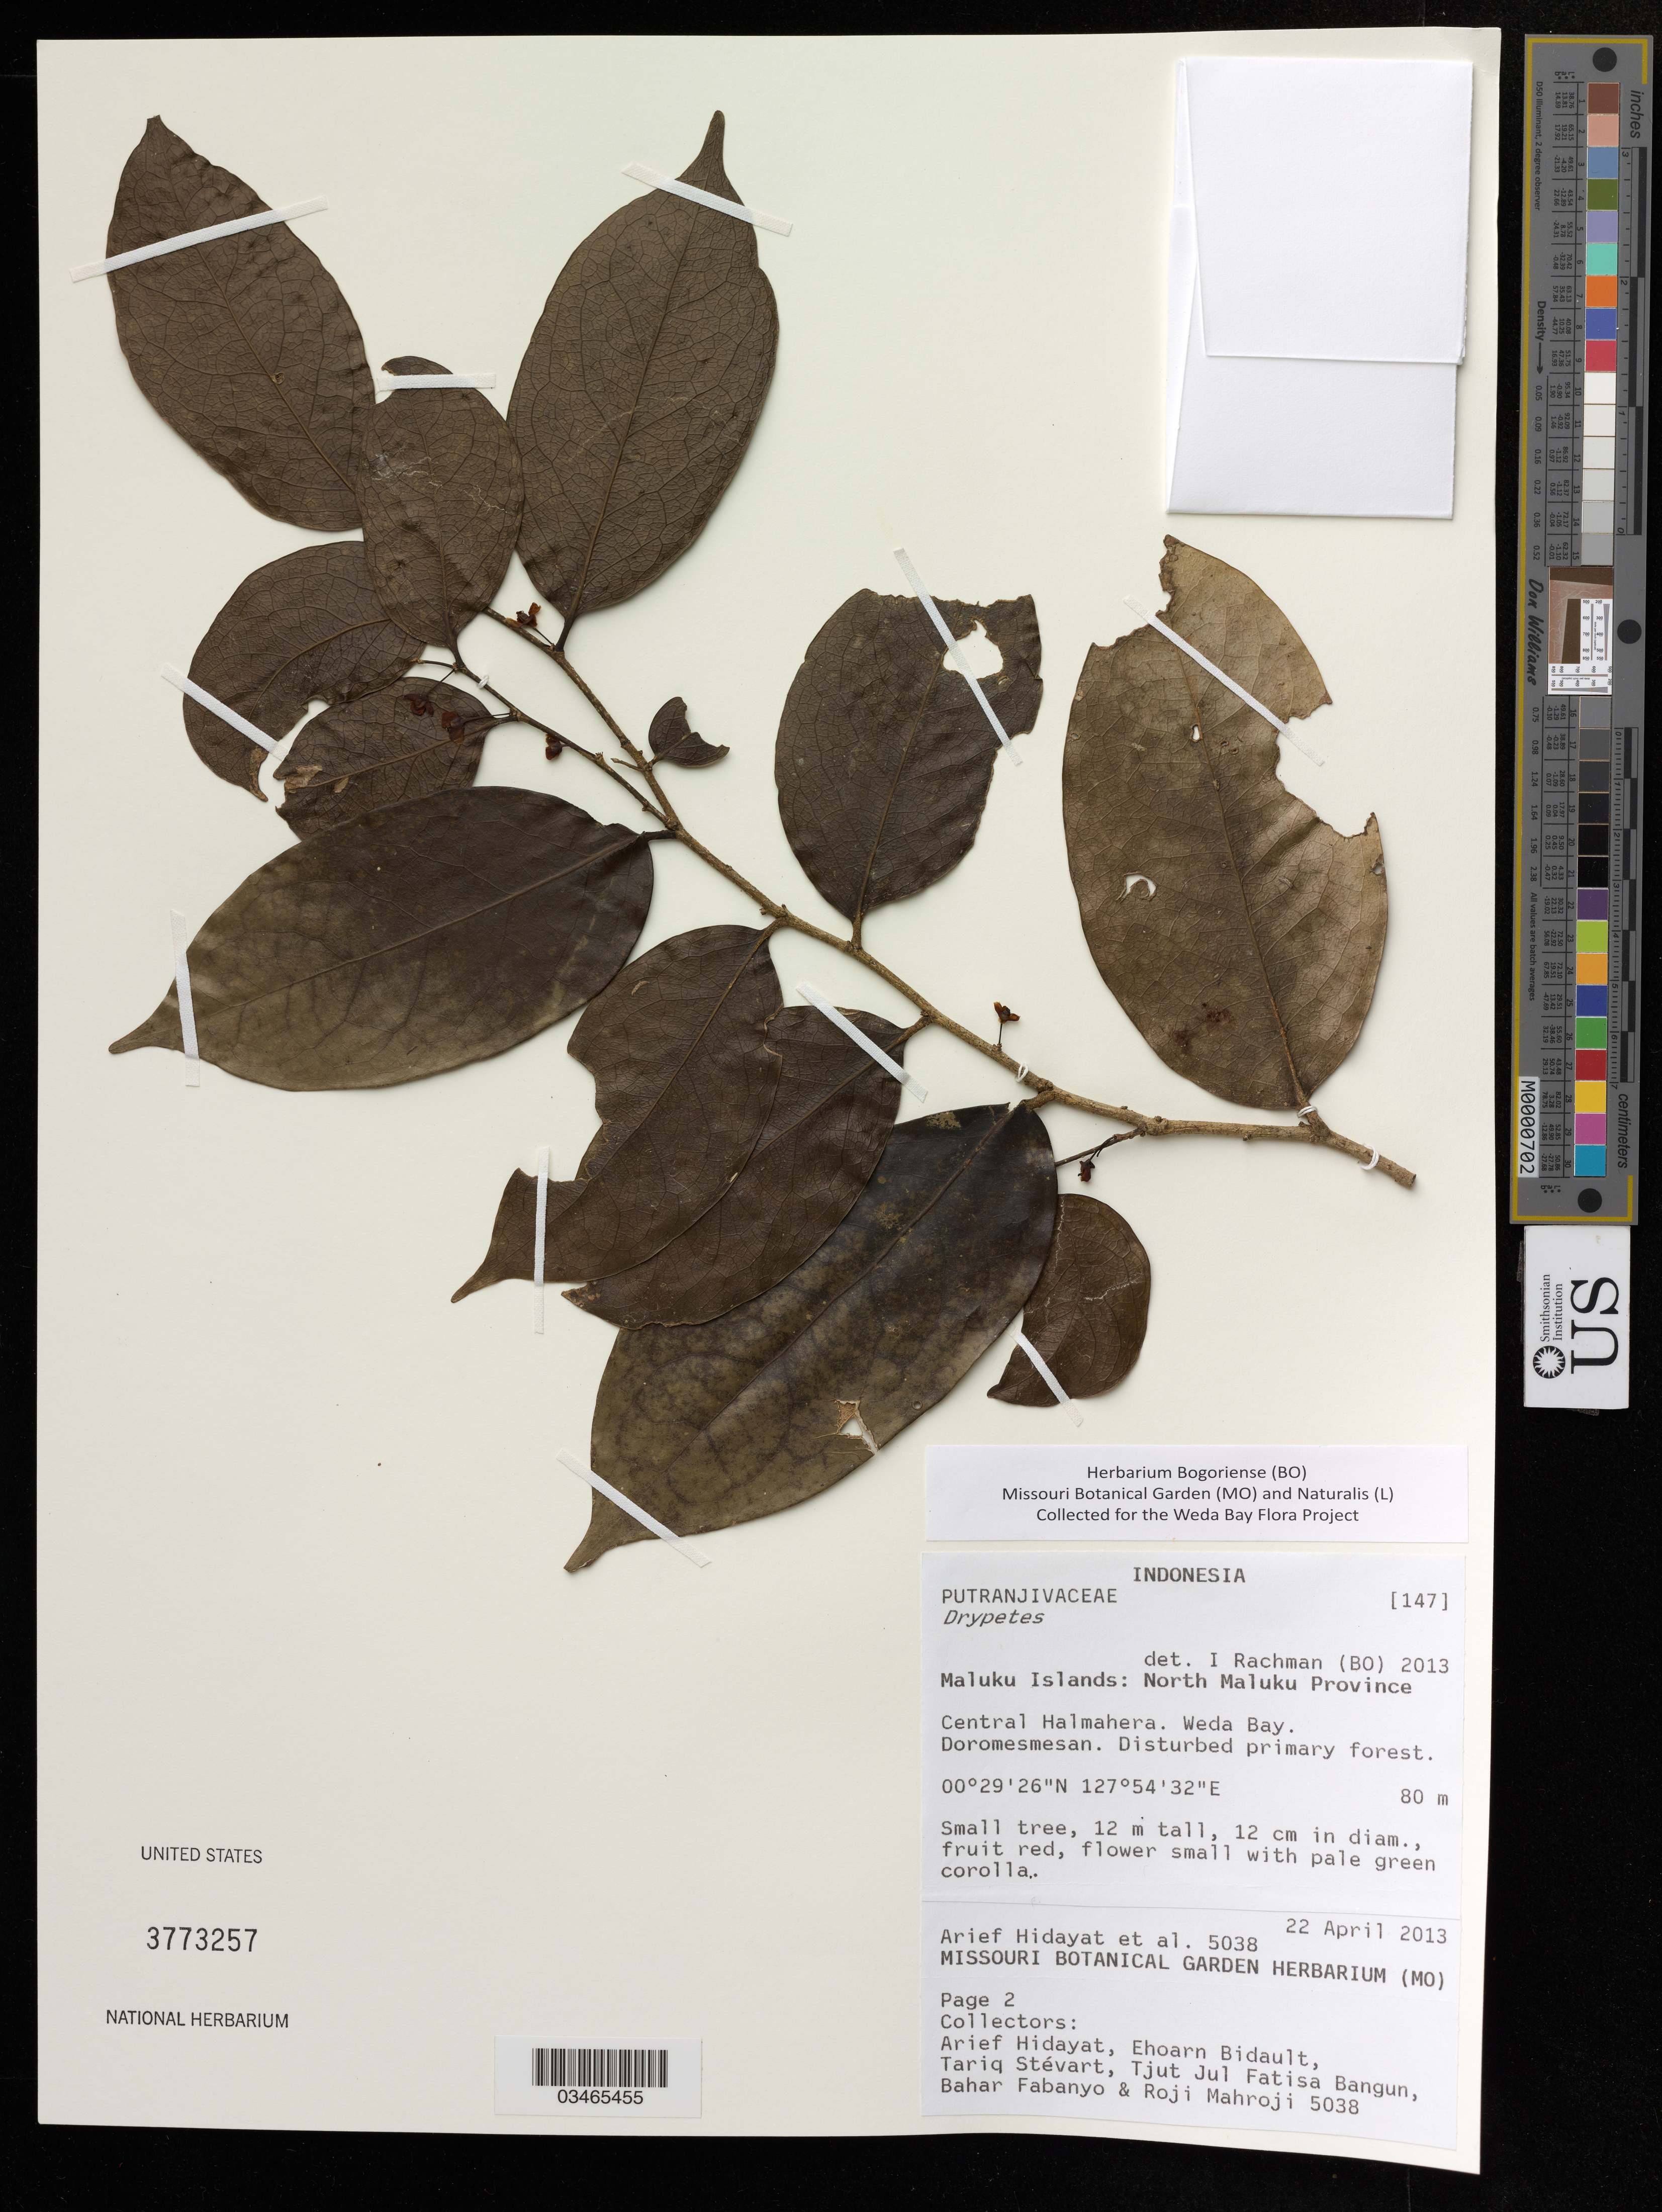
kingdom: Plantae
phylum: Tracheophyta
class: Magnoliopsida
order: Malpighiales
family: Putranjivaceae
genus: Drypetes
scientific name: Drypetes sp.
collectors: A. Hidayat, E. Bidault & T. Stévart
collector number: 5038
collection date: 2013-04-22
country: Indonesia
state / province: Maluku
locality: North Maluku Province, Central Halmahera. Weda Bay. Doromesmesan.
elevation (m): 80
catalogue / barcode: US 3773257